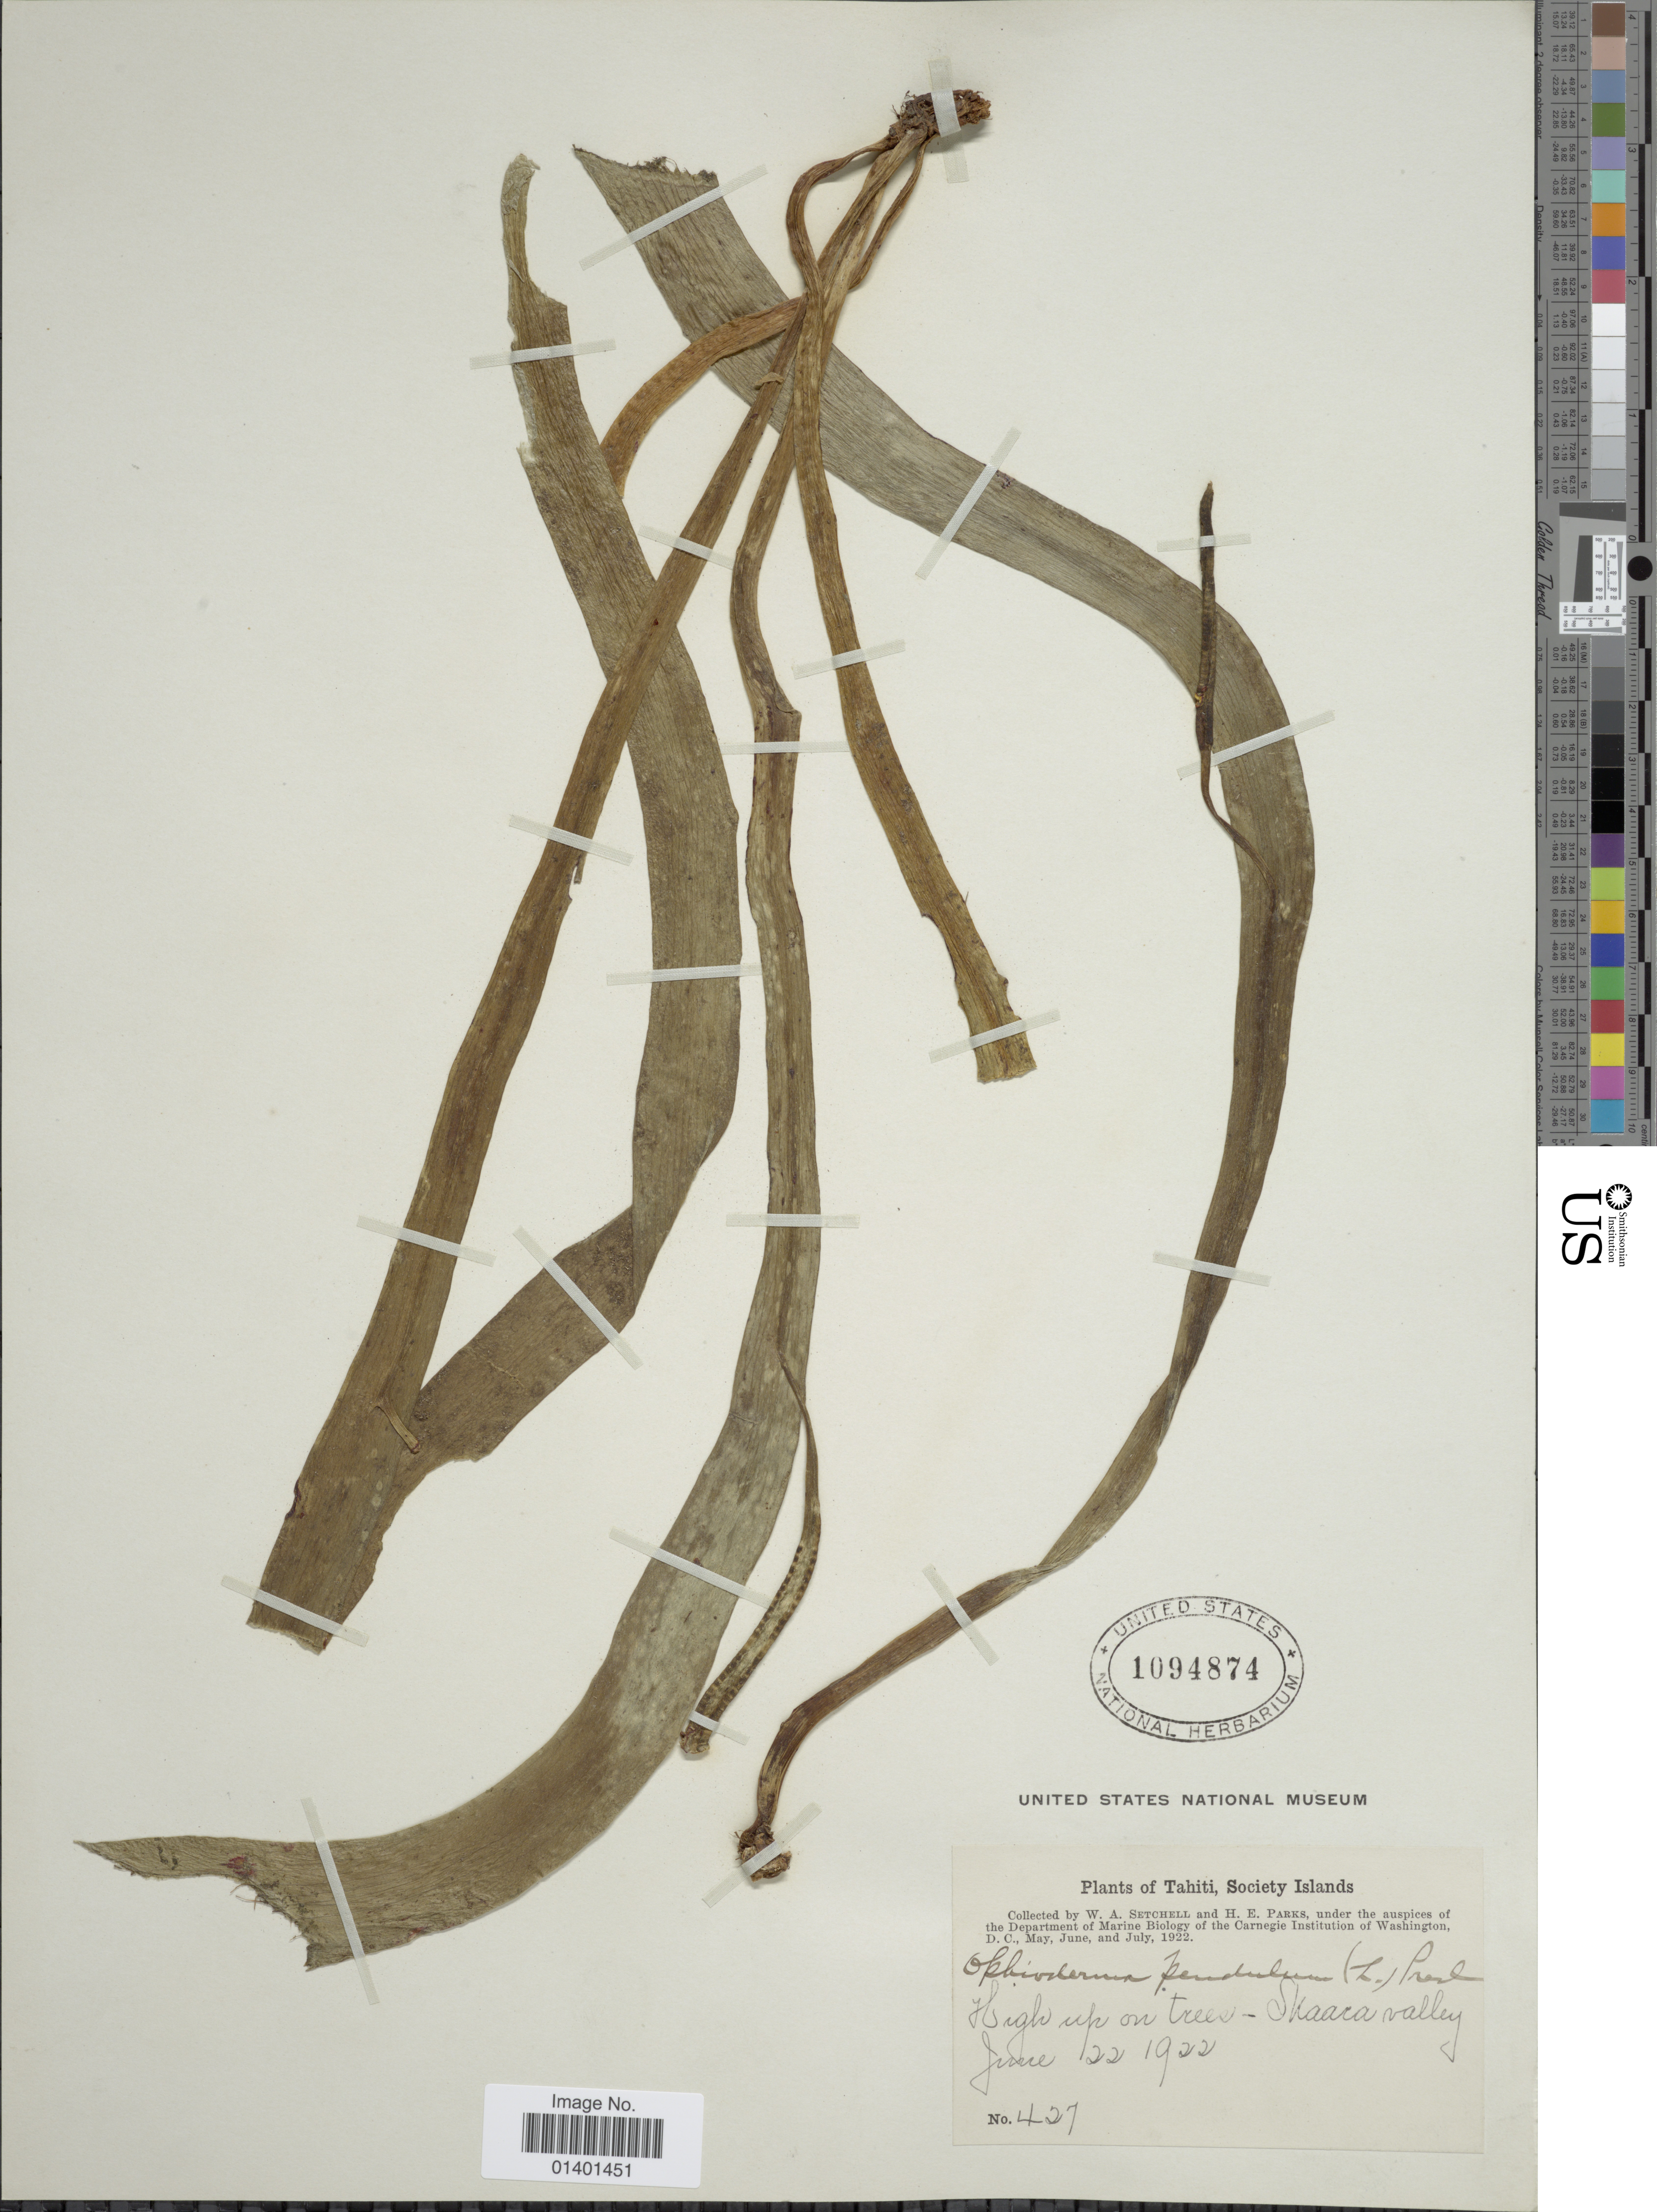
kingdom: Plantae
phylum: Tracheophyta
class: Polypodiopsida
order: Ophioglossales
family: Ophioglossaceae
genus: Ophioderma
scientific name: Ophioderma pendulum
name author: (L.) C. Presl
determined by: Wagner, W. L., (BOT), Smithsonian Institution - National Museum of Natural History (UNITED STATES)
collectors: W. Setchell & H. E. Parks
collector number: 427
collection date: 1922-06-22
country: French Polynesia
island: Tahiti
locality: Tahiti, Society islands, Skaara valley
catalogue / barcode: US 1094874